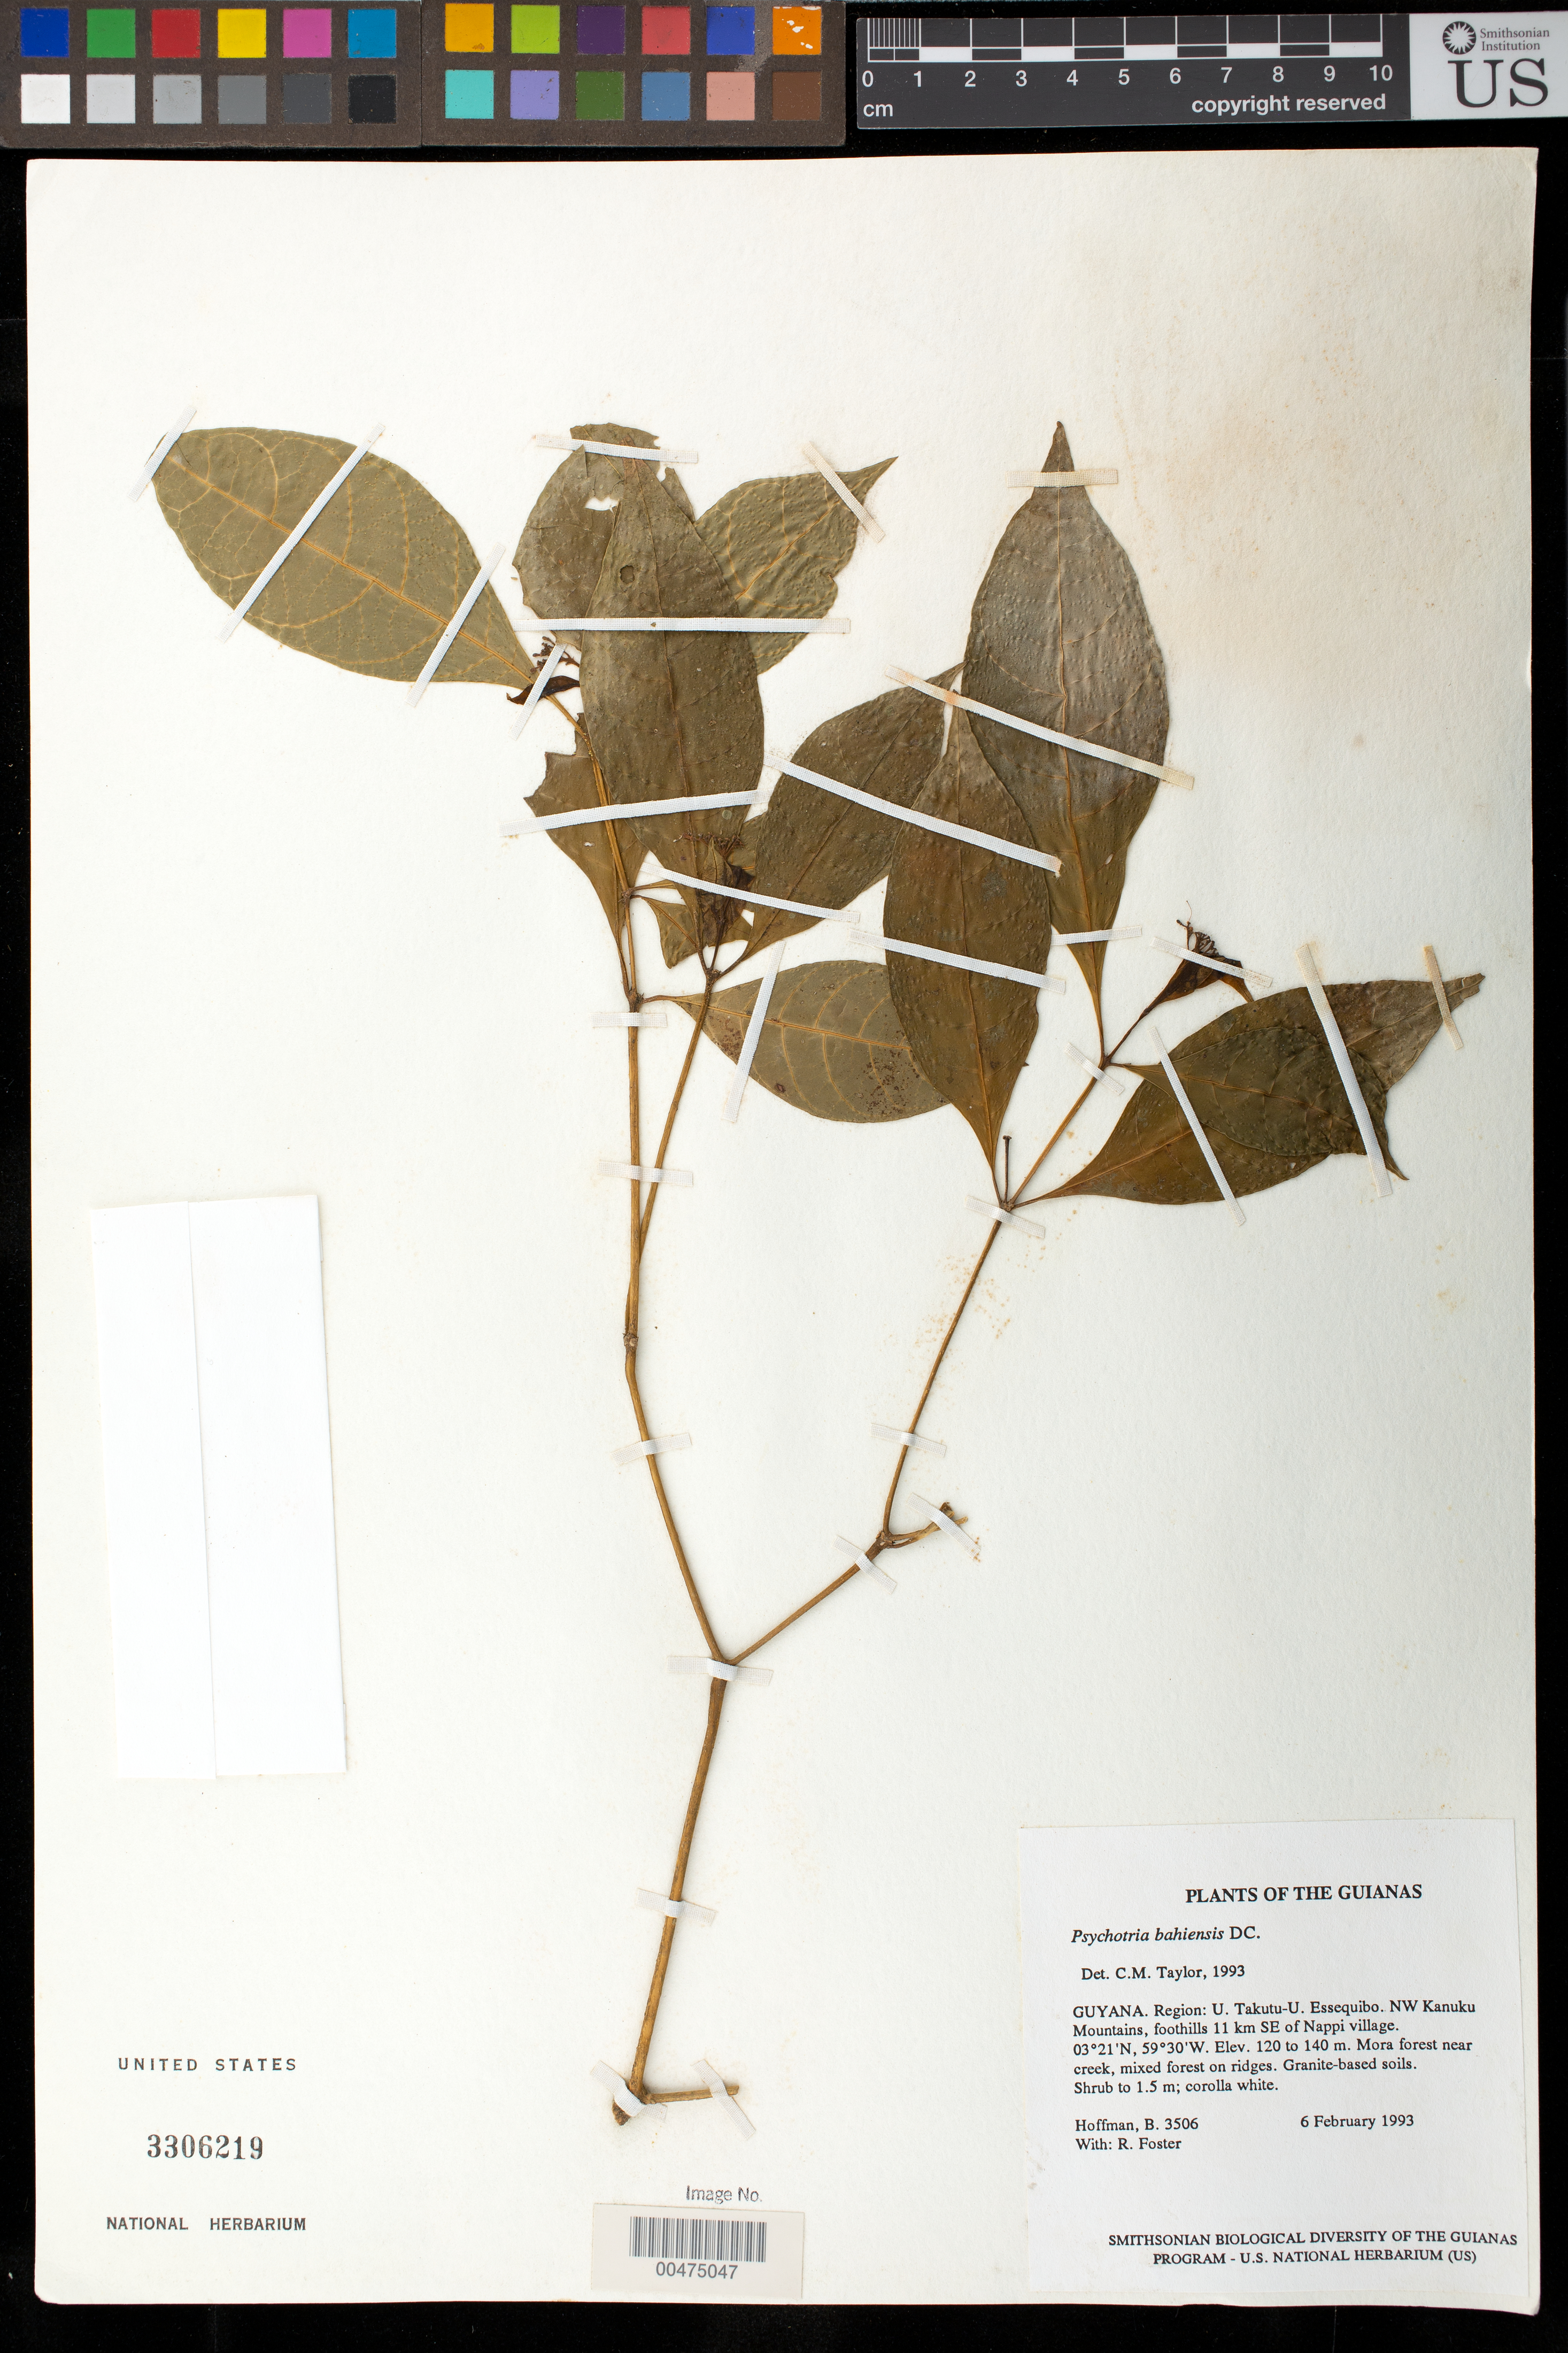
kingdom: Plantae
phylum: Tracheophyta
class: Magnoliopsida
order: Gentianales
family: Rubiaceae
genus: Psychotria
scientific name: Psychotria bahiensis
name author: DC.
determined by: Taylor, Charlotte M.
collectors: B. Hoffman & R. Foster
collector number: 3506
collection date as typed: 6 February 1993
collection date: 1993-02-06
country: Guyana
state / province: U. Takutu-U. Essequibo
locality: NW Kanuku Mountains, foothills 11 km SE of Nappi village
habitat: Mora forest near creek, mixed forest on ridges. Granite-based soils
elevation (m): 120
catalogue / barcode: US 3306219